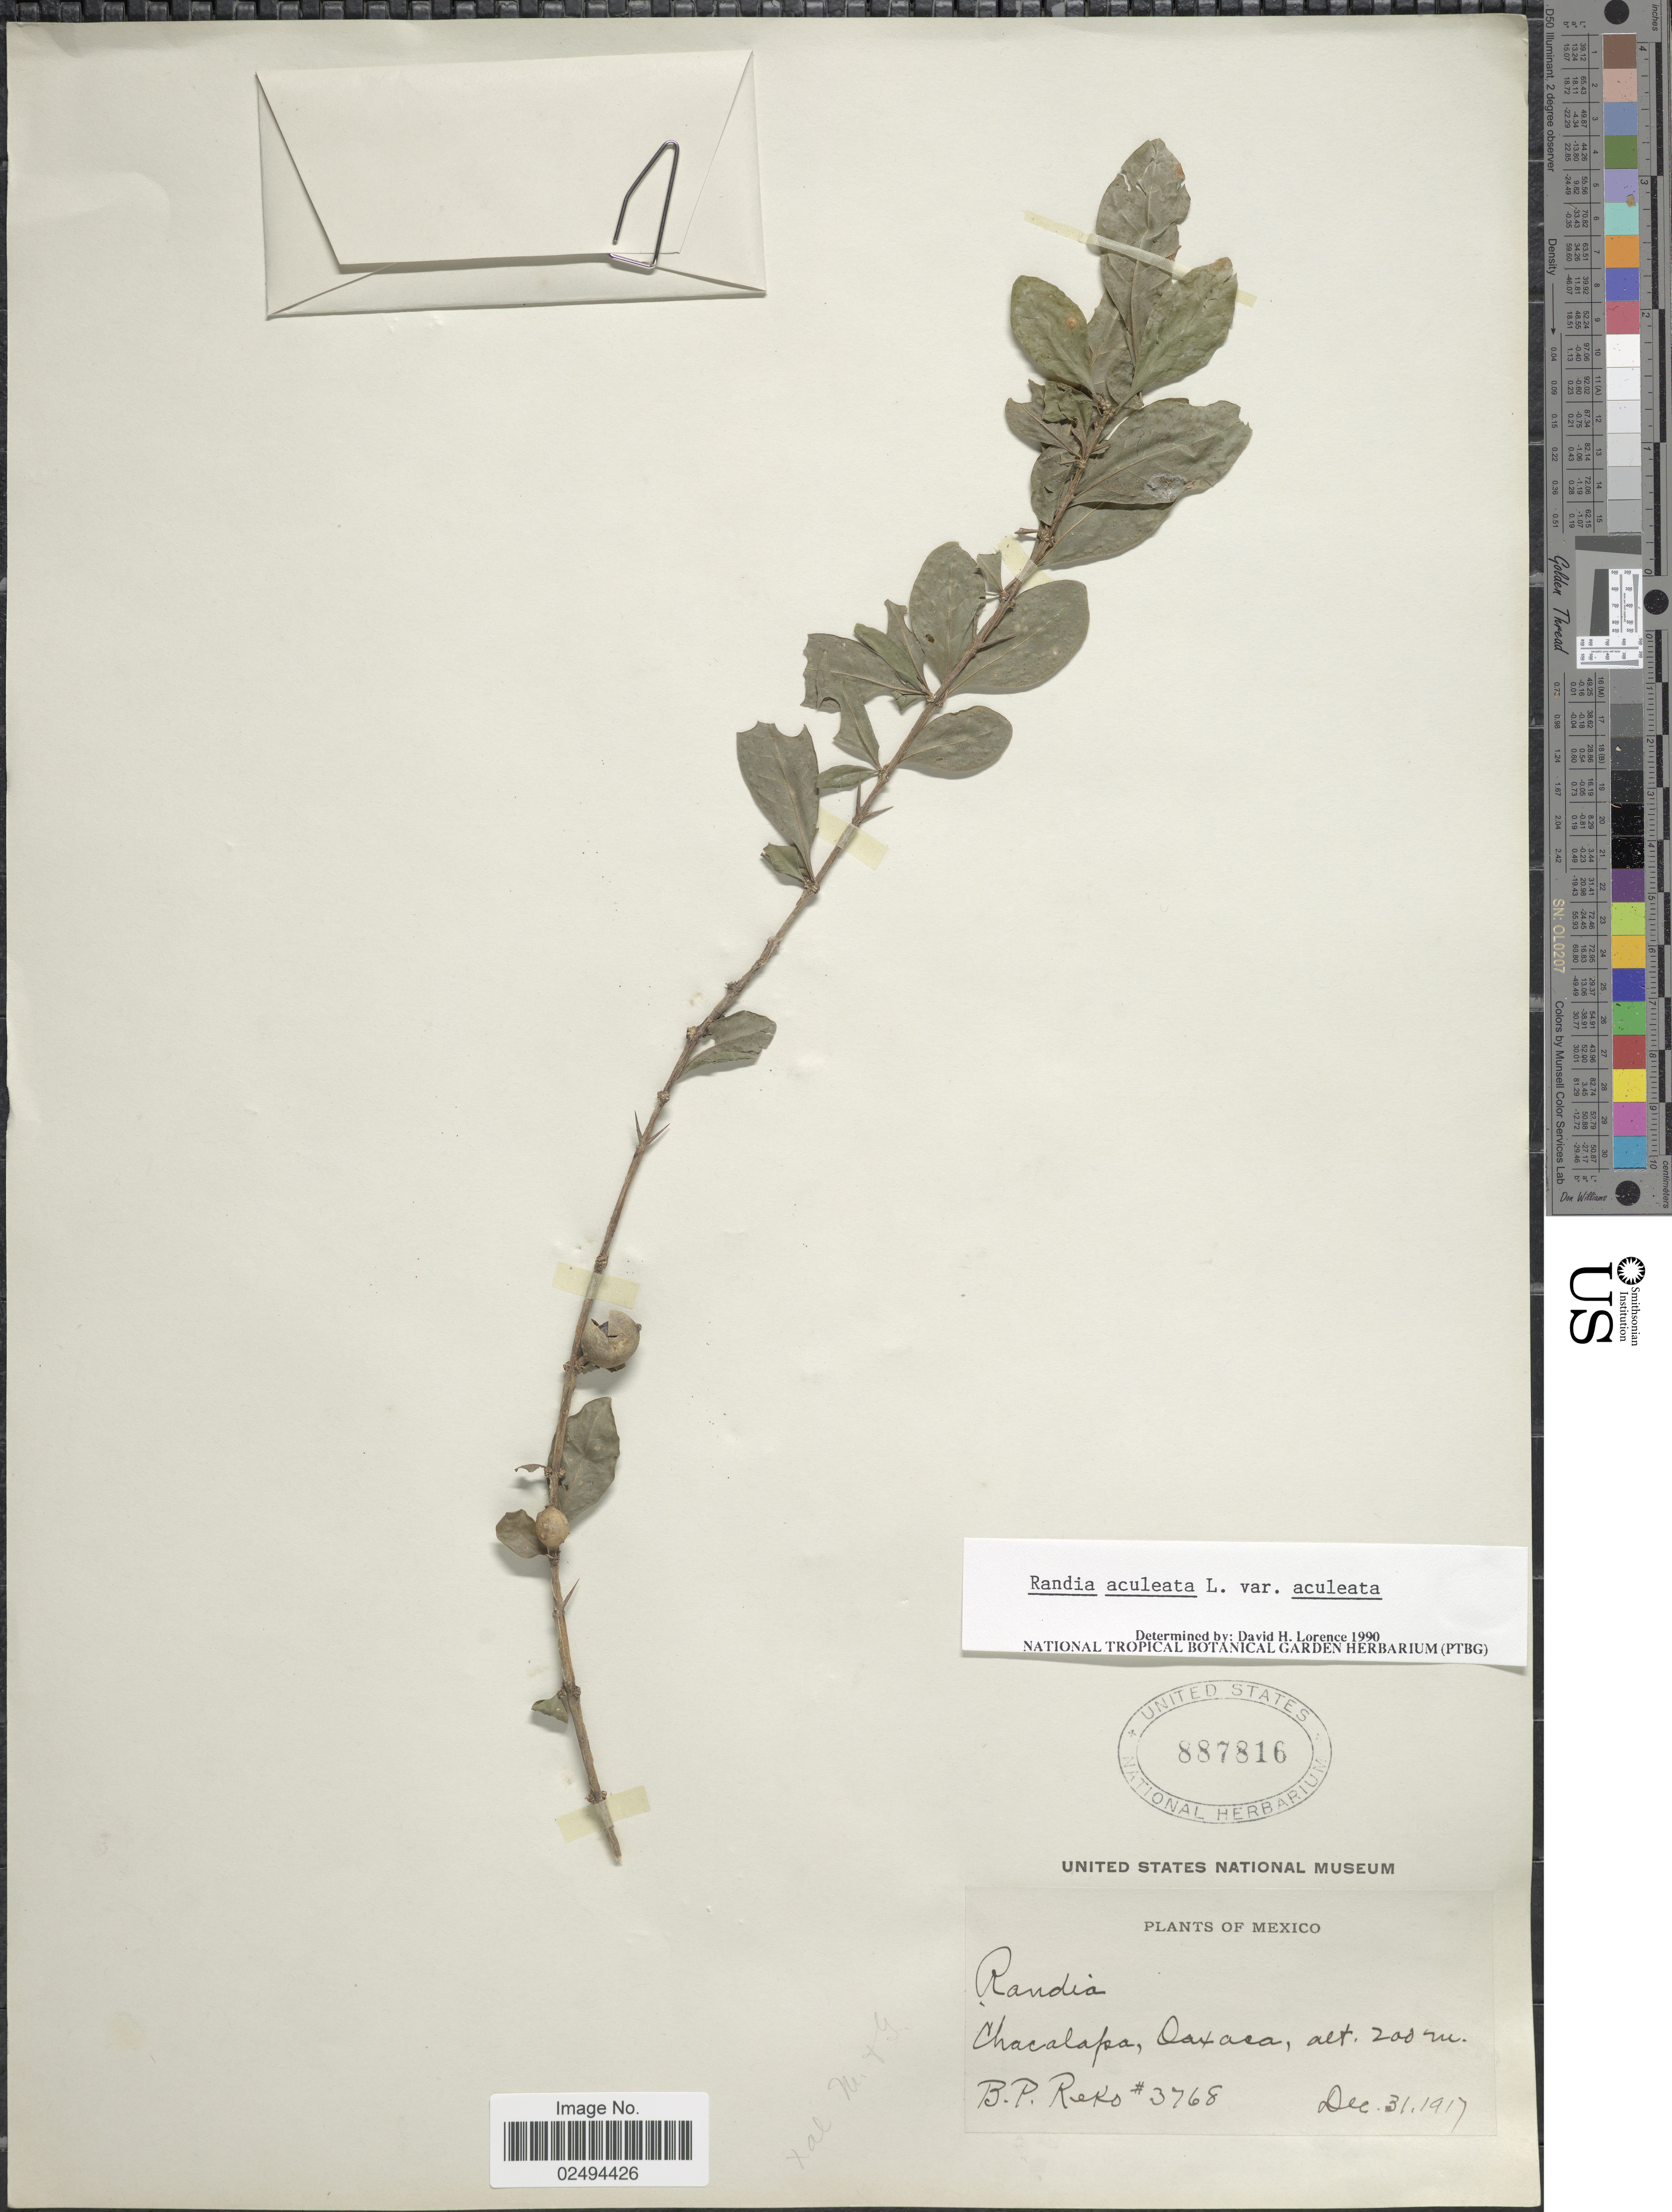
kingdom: Plantae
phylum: Tracheophyta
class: Magnoliopsida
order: Gentianales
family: Rubiaceae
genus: Randia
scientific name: Randia aculeata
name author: L.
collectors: B. P. Reko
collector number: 3768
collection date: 1917-12-31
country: Mexico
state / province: Oaxaca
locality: Chacalapa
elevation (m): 200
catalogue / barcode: US 887816